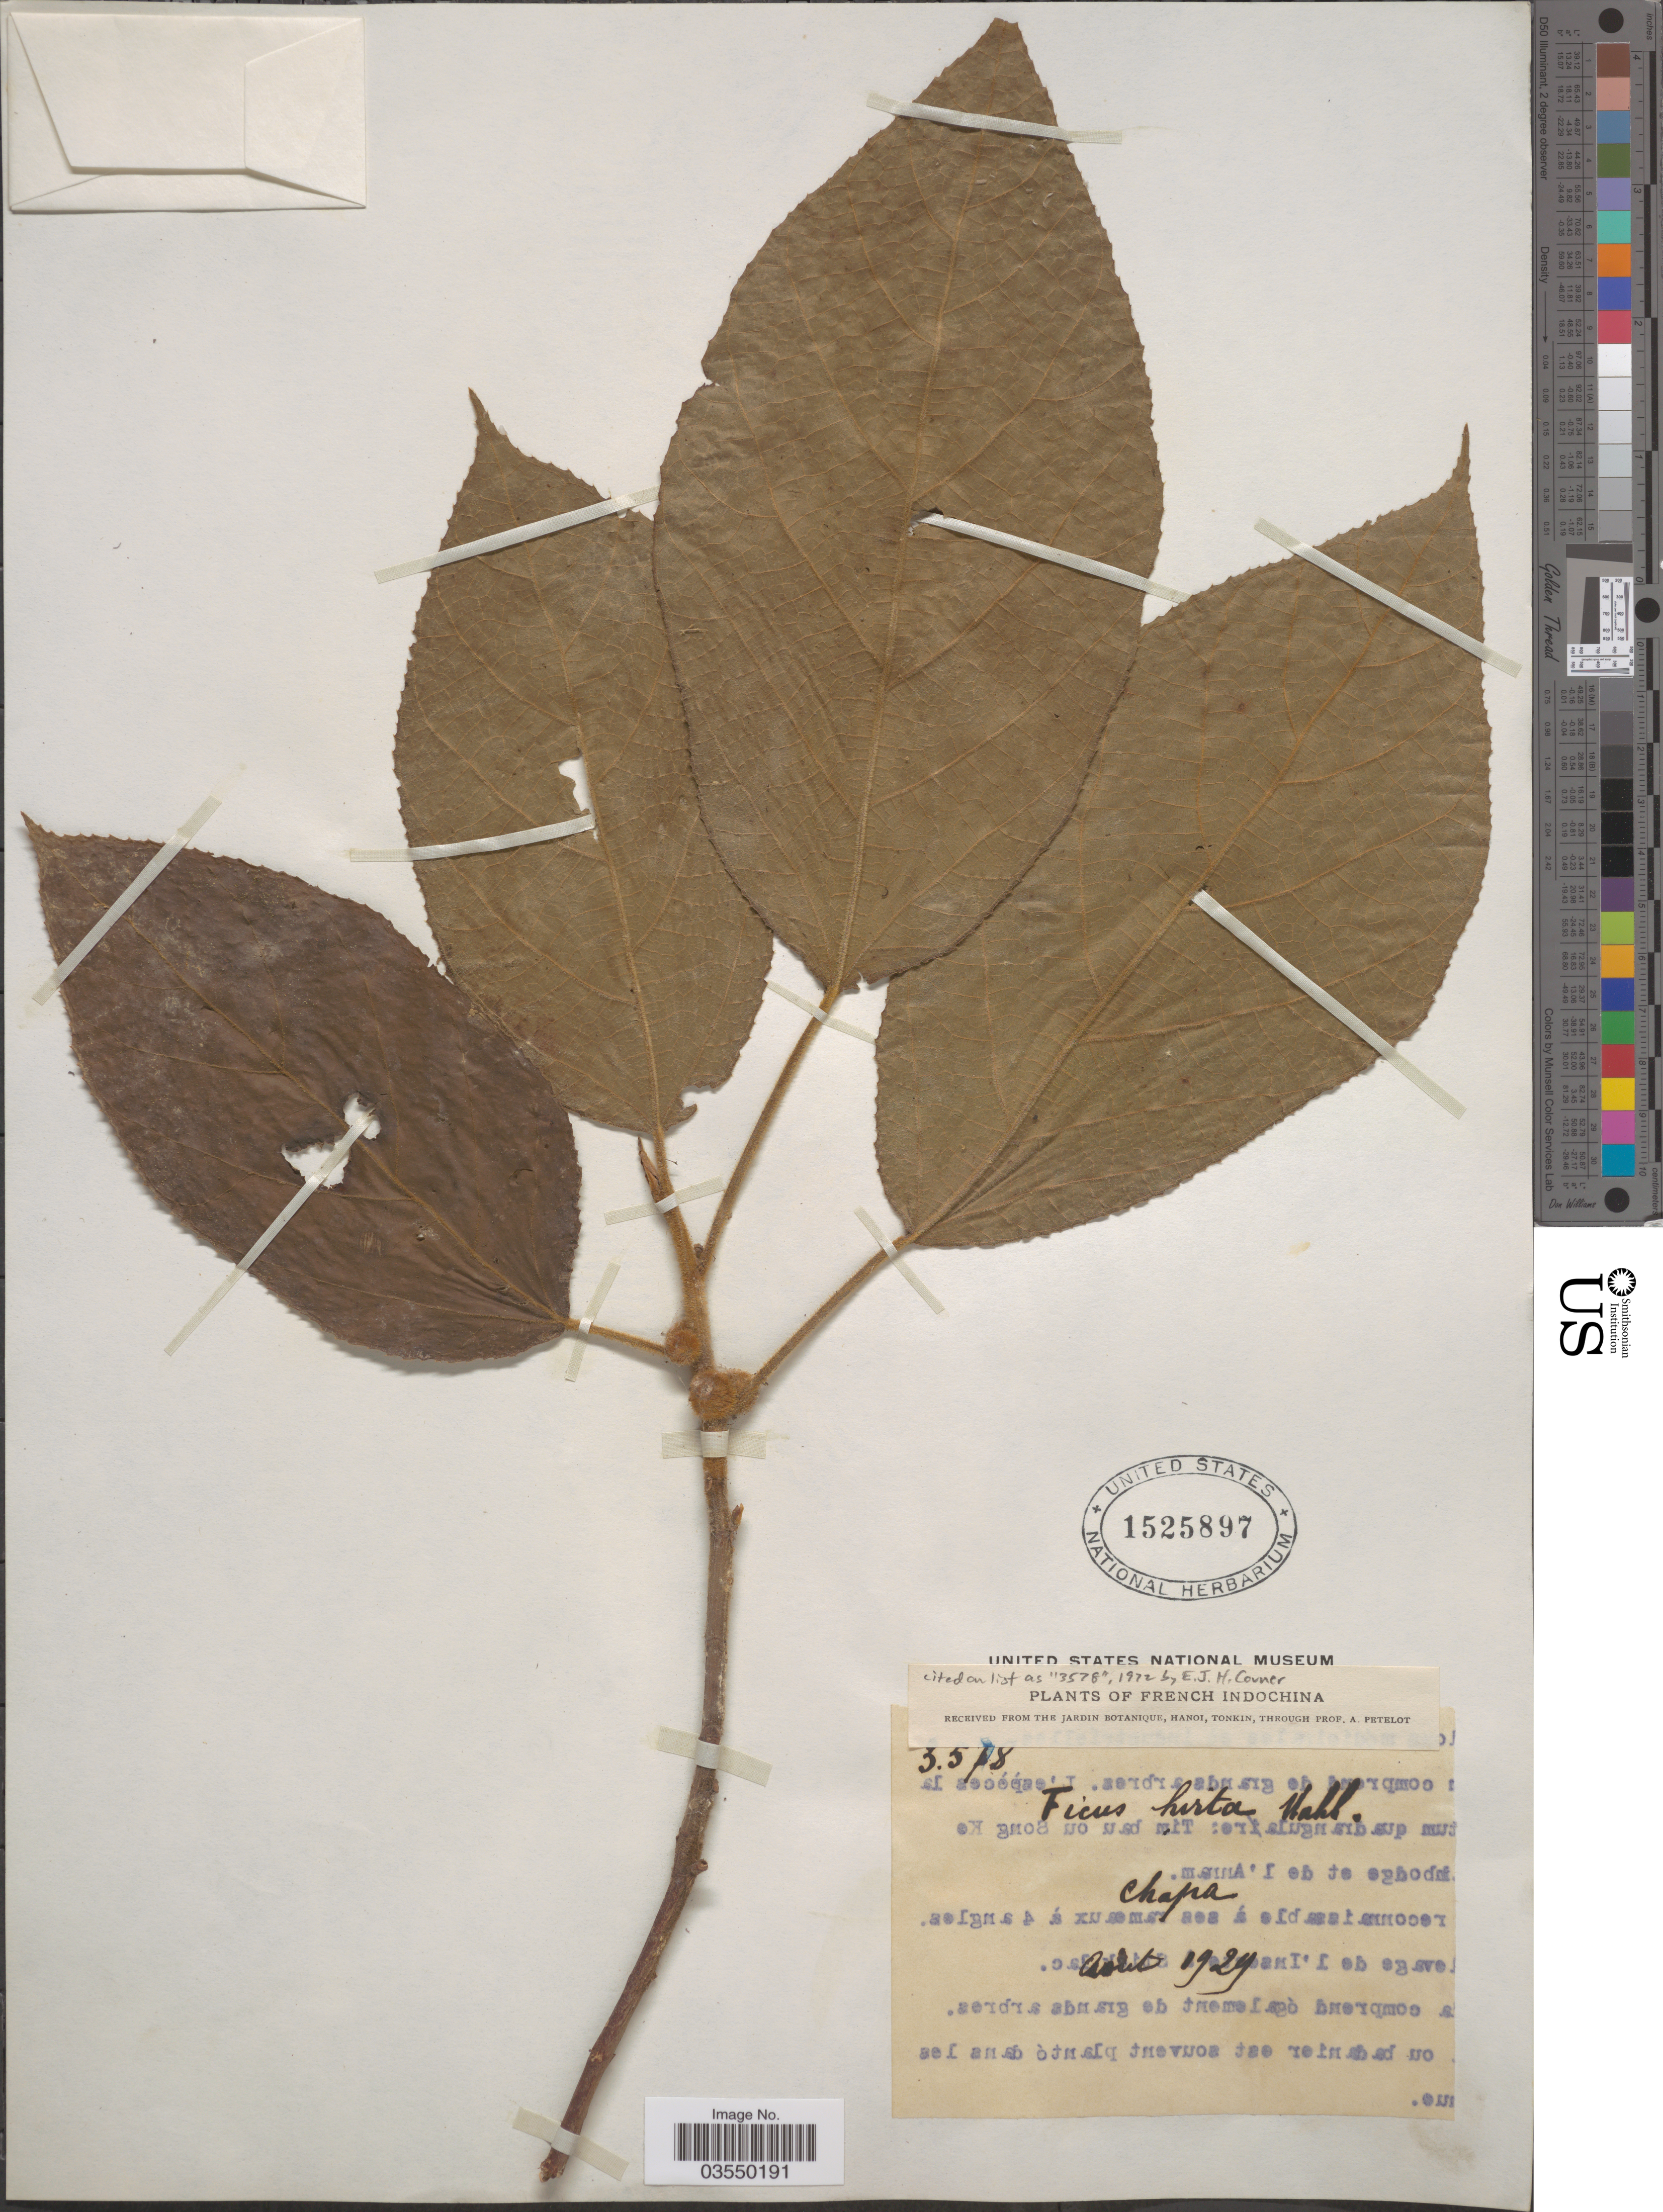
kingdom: Plantae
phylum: Tracheophyta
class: Magnoliopsida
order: Rosales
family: Moraceae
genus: Ficus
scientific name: Ficus hirta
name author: Vahl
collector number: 3578*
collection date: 1929-08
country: Vietnam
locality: French Indochina. Chapa.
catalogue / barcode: US 1525897